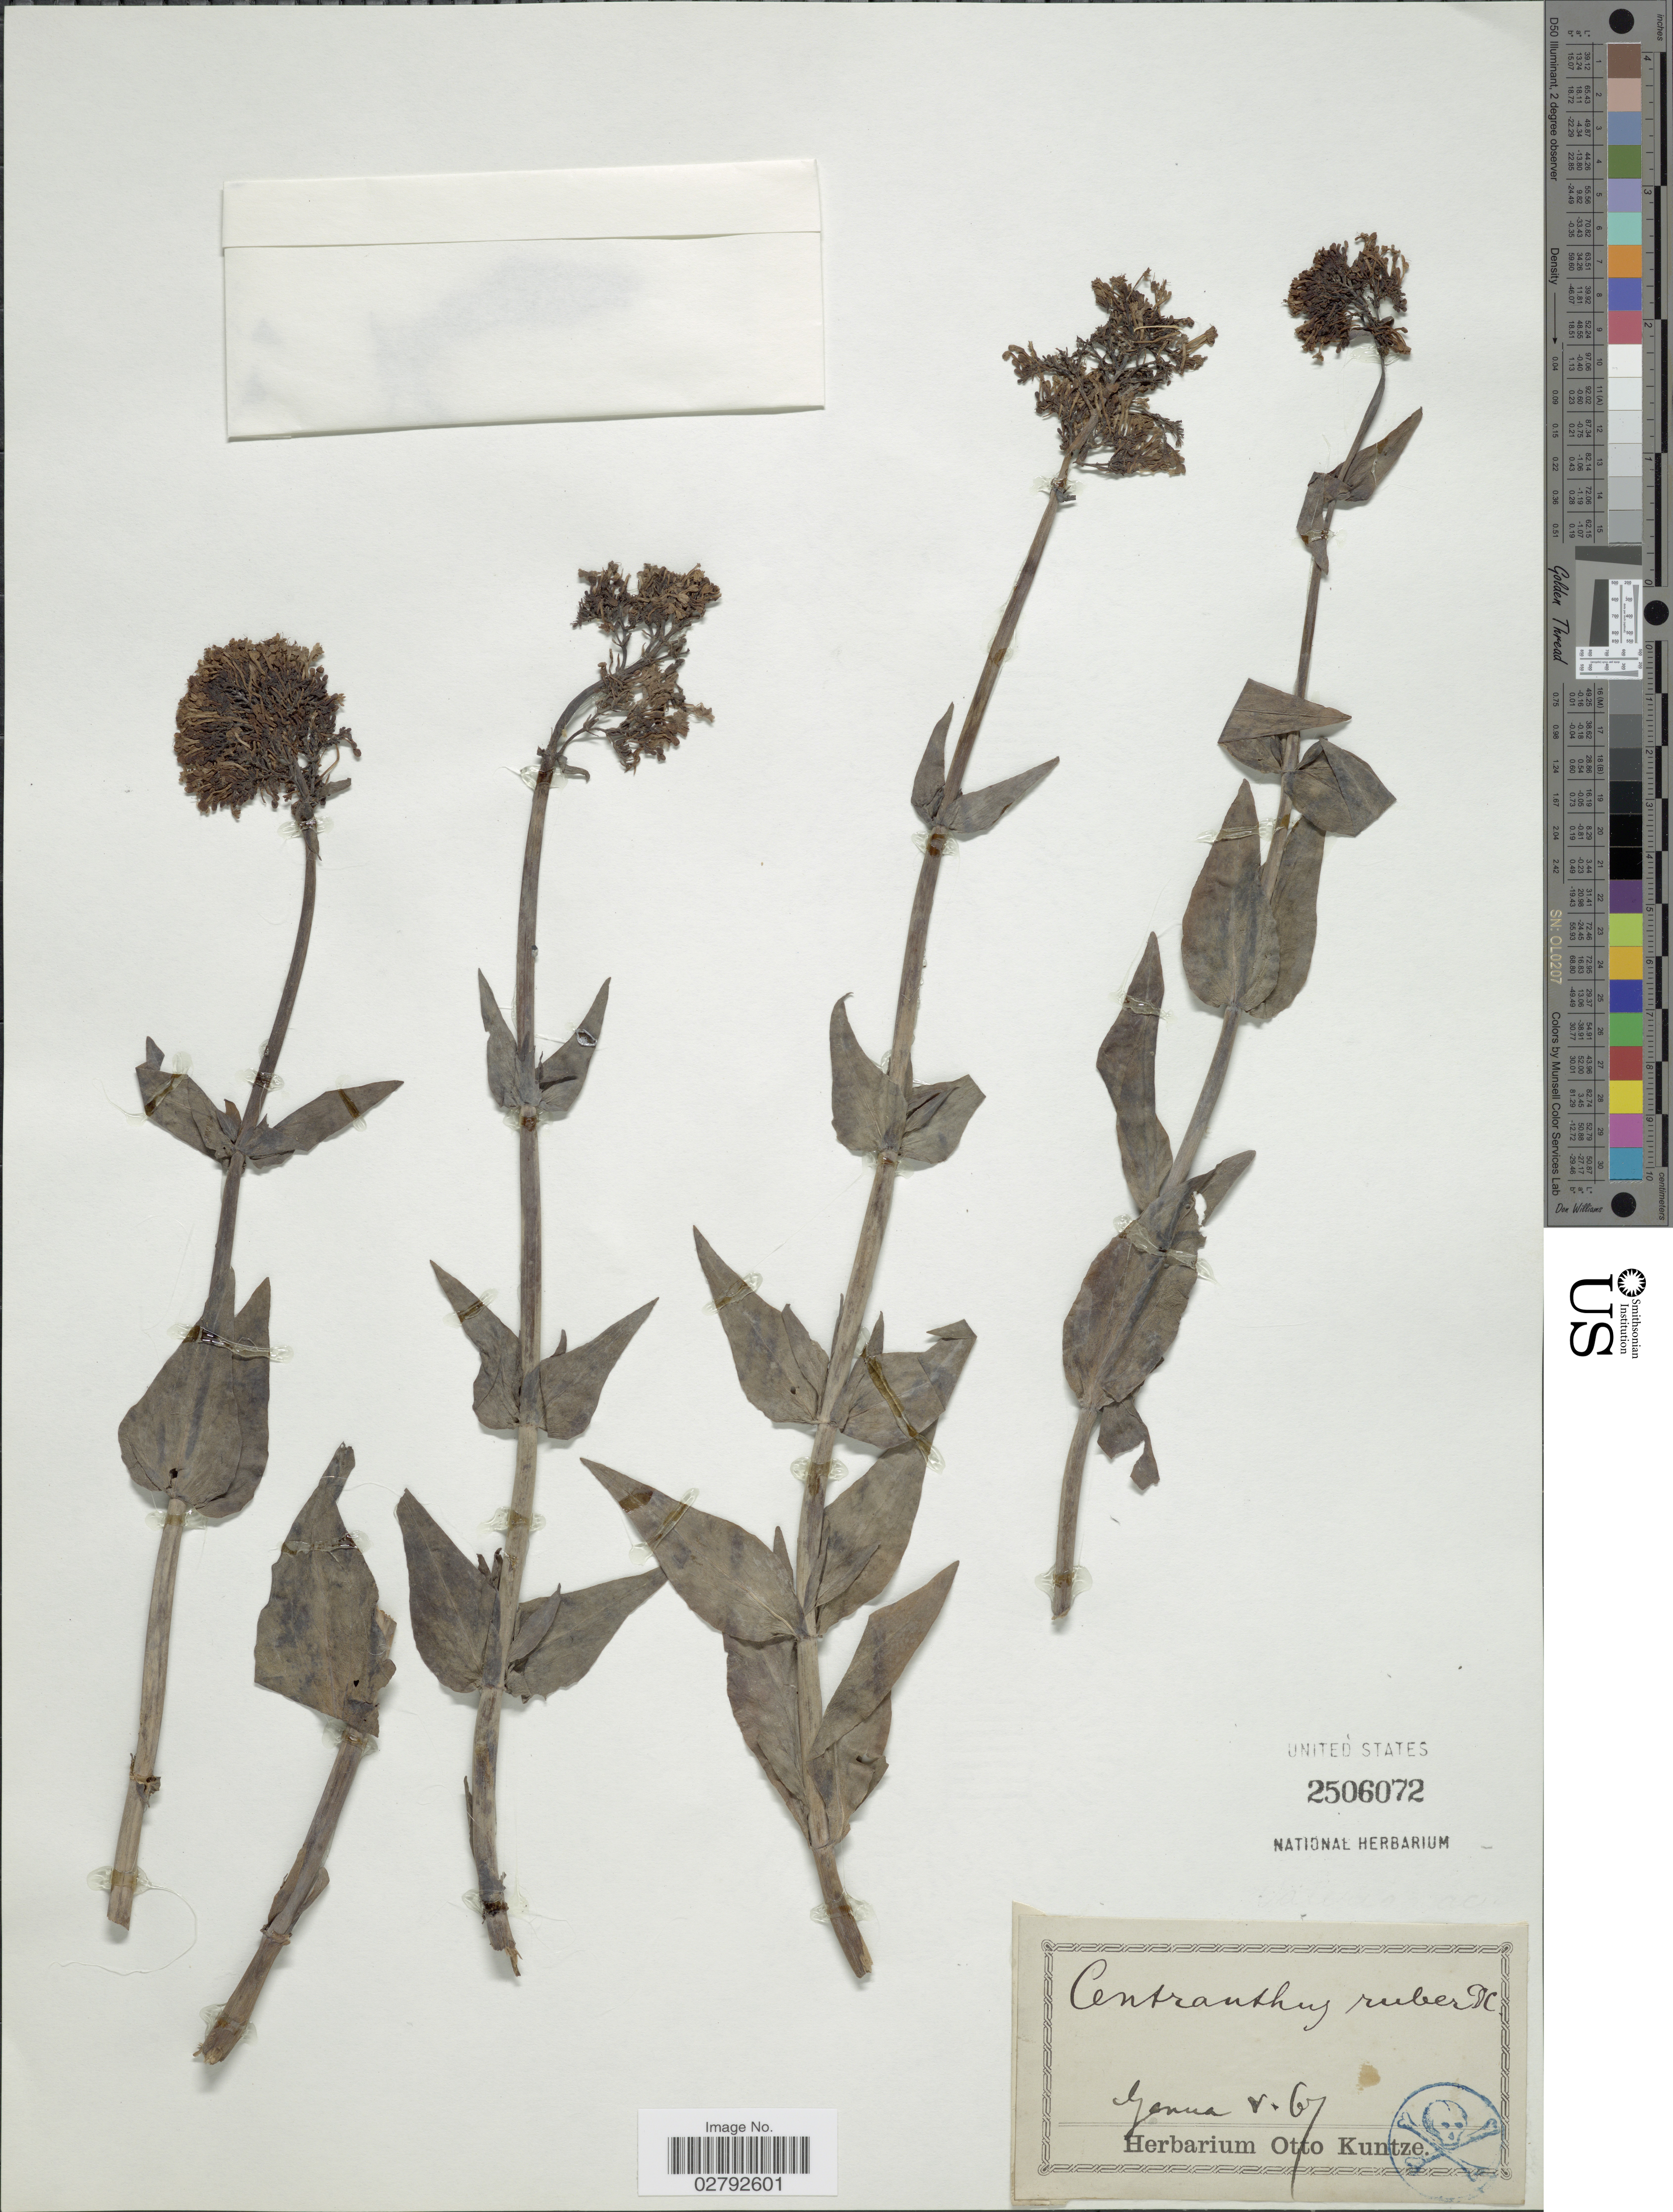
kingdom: Plantae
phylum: Tracheophyta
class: Magnoliopsida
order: Dipsacales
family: Caprifoliaceae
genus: Centranthus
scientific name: Centranthus ruber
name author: (L.) DC.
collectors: ex herb. Otto Kuntze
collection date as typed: Transcribed d/m/y: /5/67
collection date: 1867-05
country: Italy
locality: Genua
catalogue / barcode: US 2506072